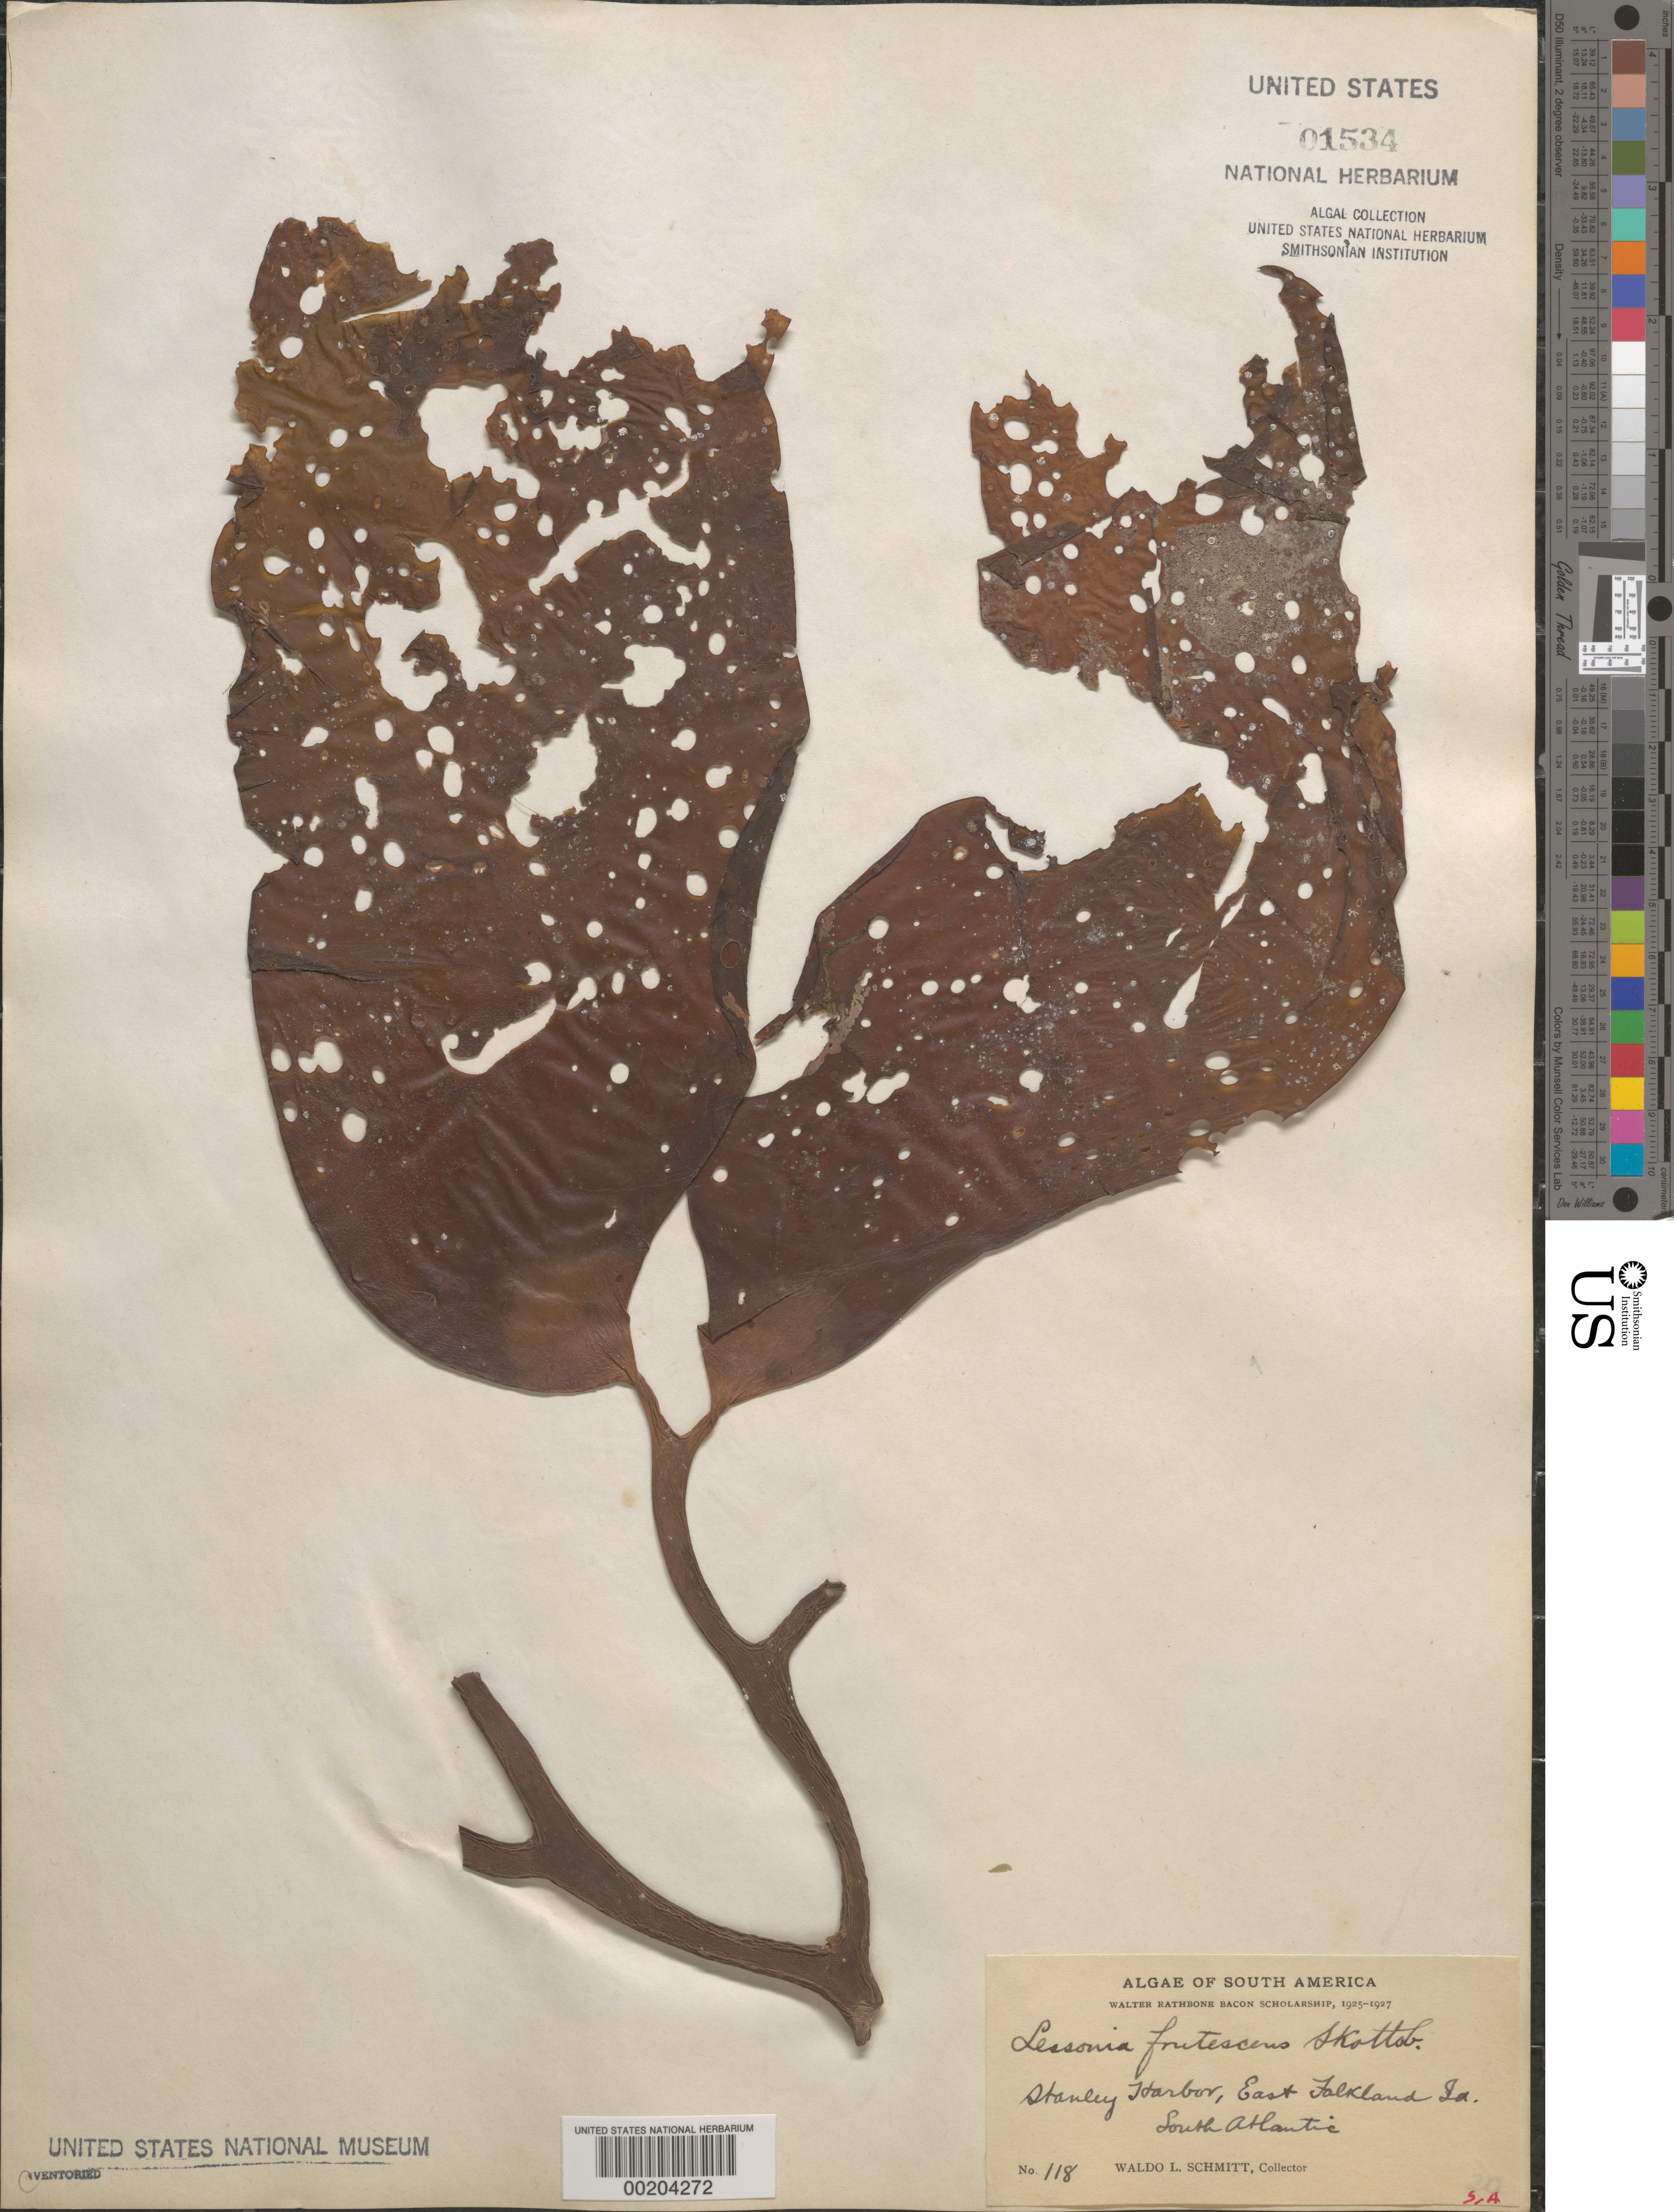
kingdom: Chromista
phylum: Ochrophyta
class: Phaeophyceae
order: Laminariales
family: Lessoniaceae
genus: Lessonia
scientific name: Lessonia flavicans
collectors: W. L. Schmitt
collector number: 118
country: Falkland Islands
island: East Falkland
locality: Stanley Harbor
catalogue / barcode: US 1534